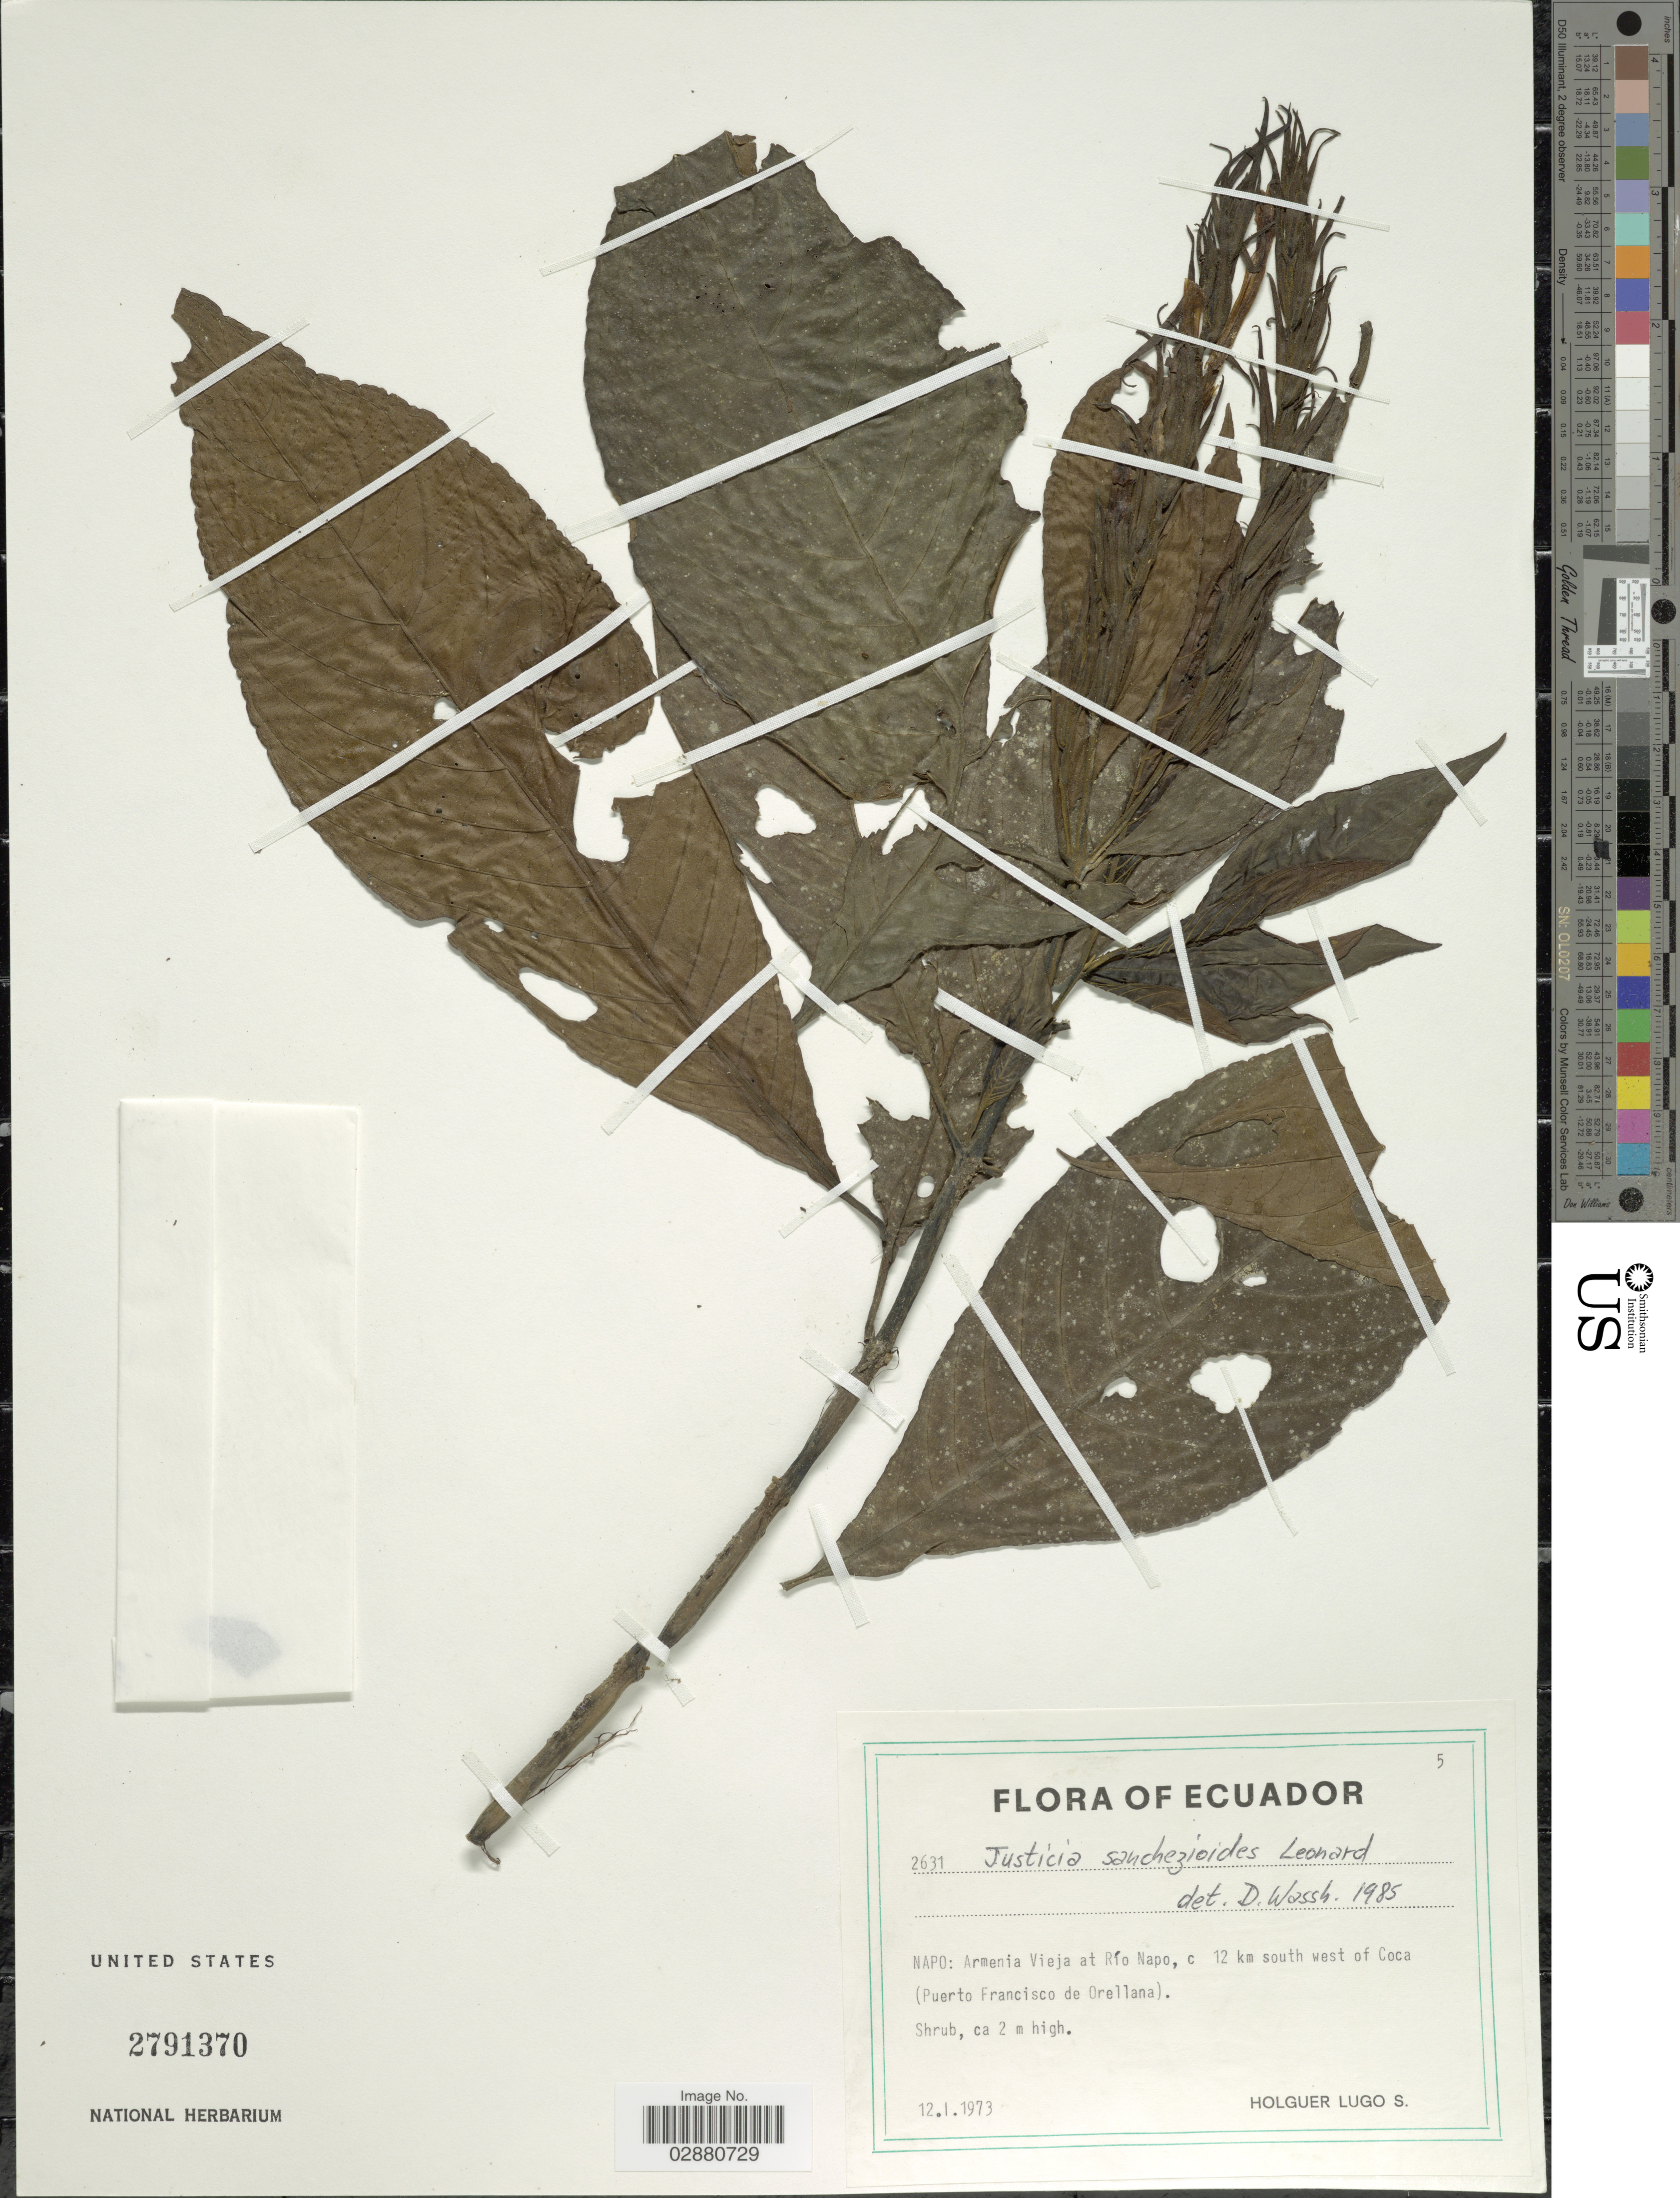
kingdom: Plantae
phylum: Tracheophyta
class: Magnoliopsida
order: Lamiales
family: Acanthaceae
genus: Justicia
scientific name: Justicia sanchezioides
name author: Leonard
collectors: H. Lugo S.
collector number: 2631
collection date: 1973-01-12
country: Ecuador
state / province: Napo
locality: Armenia Vieja at Río Napo, c 12 km south west of Coca (Puerto Francisco de Orellana).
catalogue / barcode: US 2791370